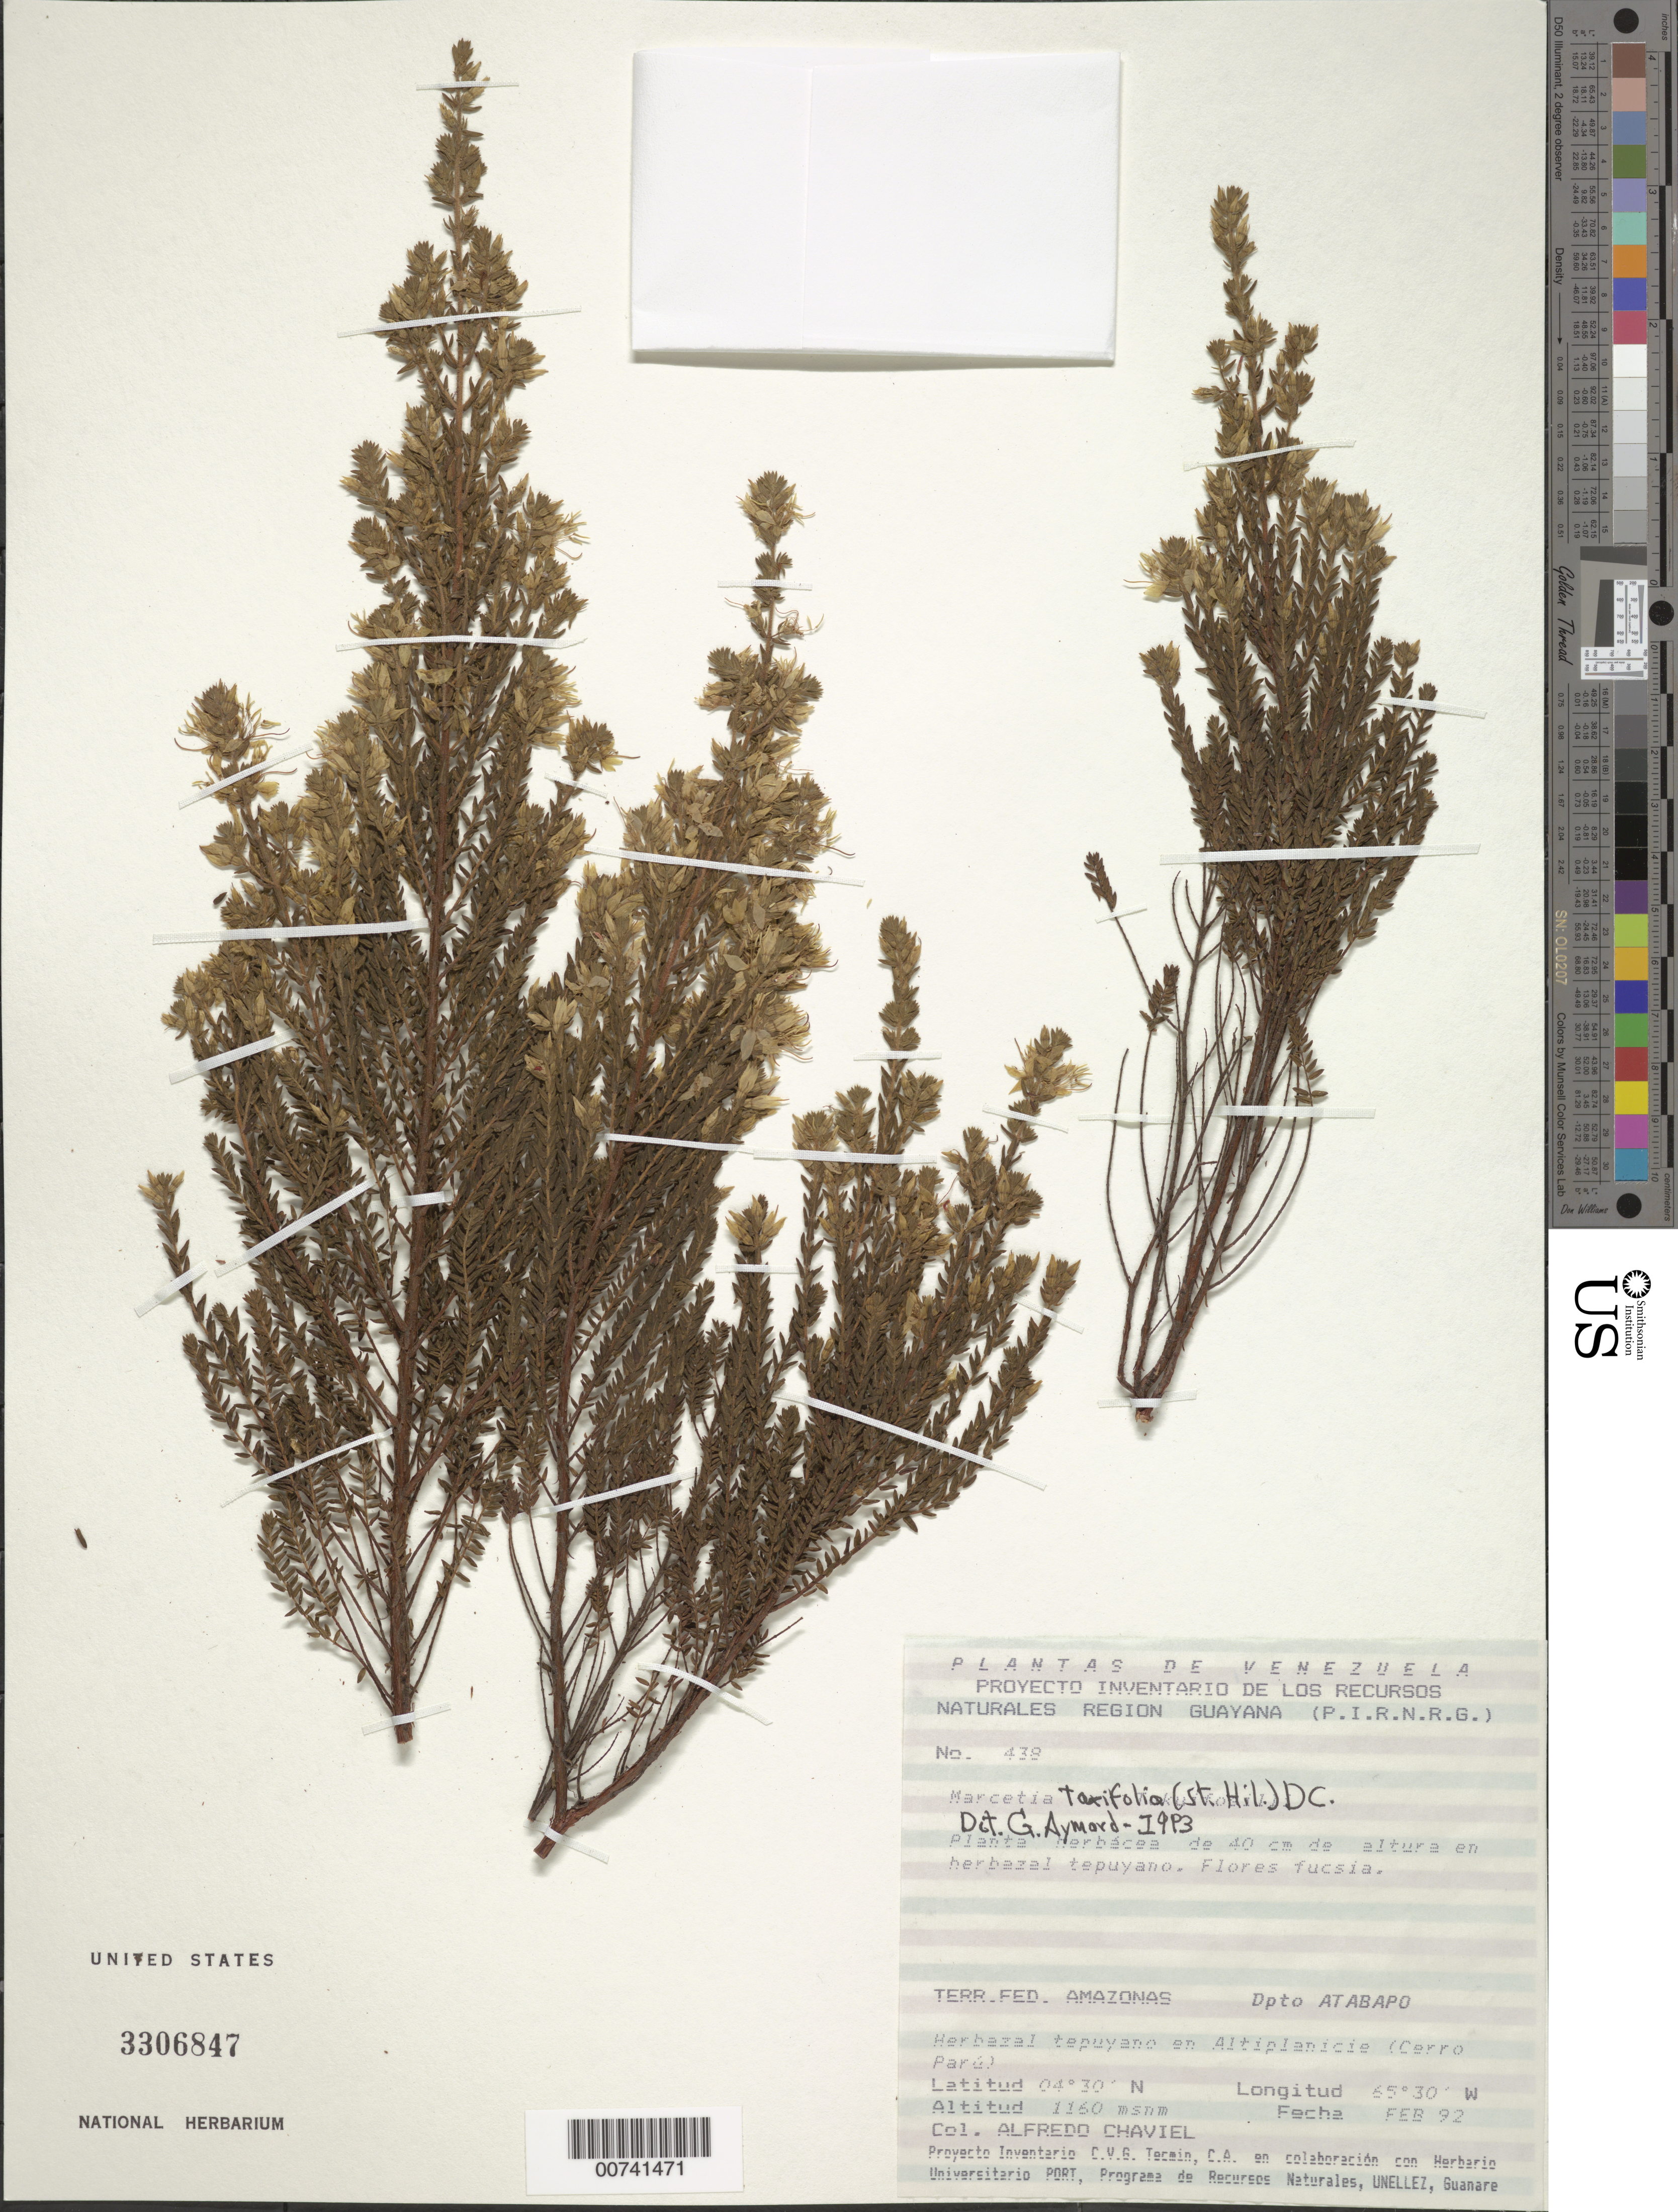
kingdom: Plantae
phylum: Tracheophyta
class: Magnoliopsida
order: Myrtales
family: Melastomataceae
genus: Marcetia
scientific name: Marcetia taxifolia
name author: (A. St.-Hil.) DC.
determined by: Aymard C., G. A., (PORT), Univ. Nac. Exp. de los Llanos Ezequiel Zamora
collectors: A. Chaviel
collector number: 438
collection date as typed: Feb-92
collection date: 1992-02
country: Venezuela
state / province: Amazonas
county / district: Atabapo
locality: Cerro Parú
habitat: Herbazal tepuyano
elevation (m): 1160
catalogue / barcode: US 3306847